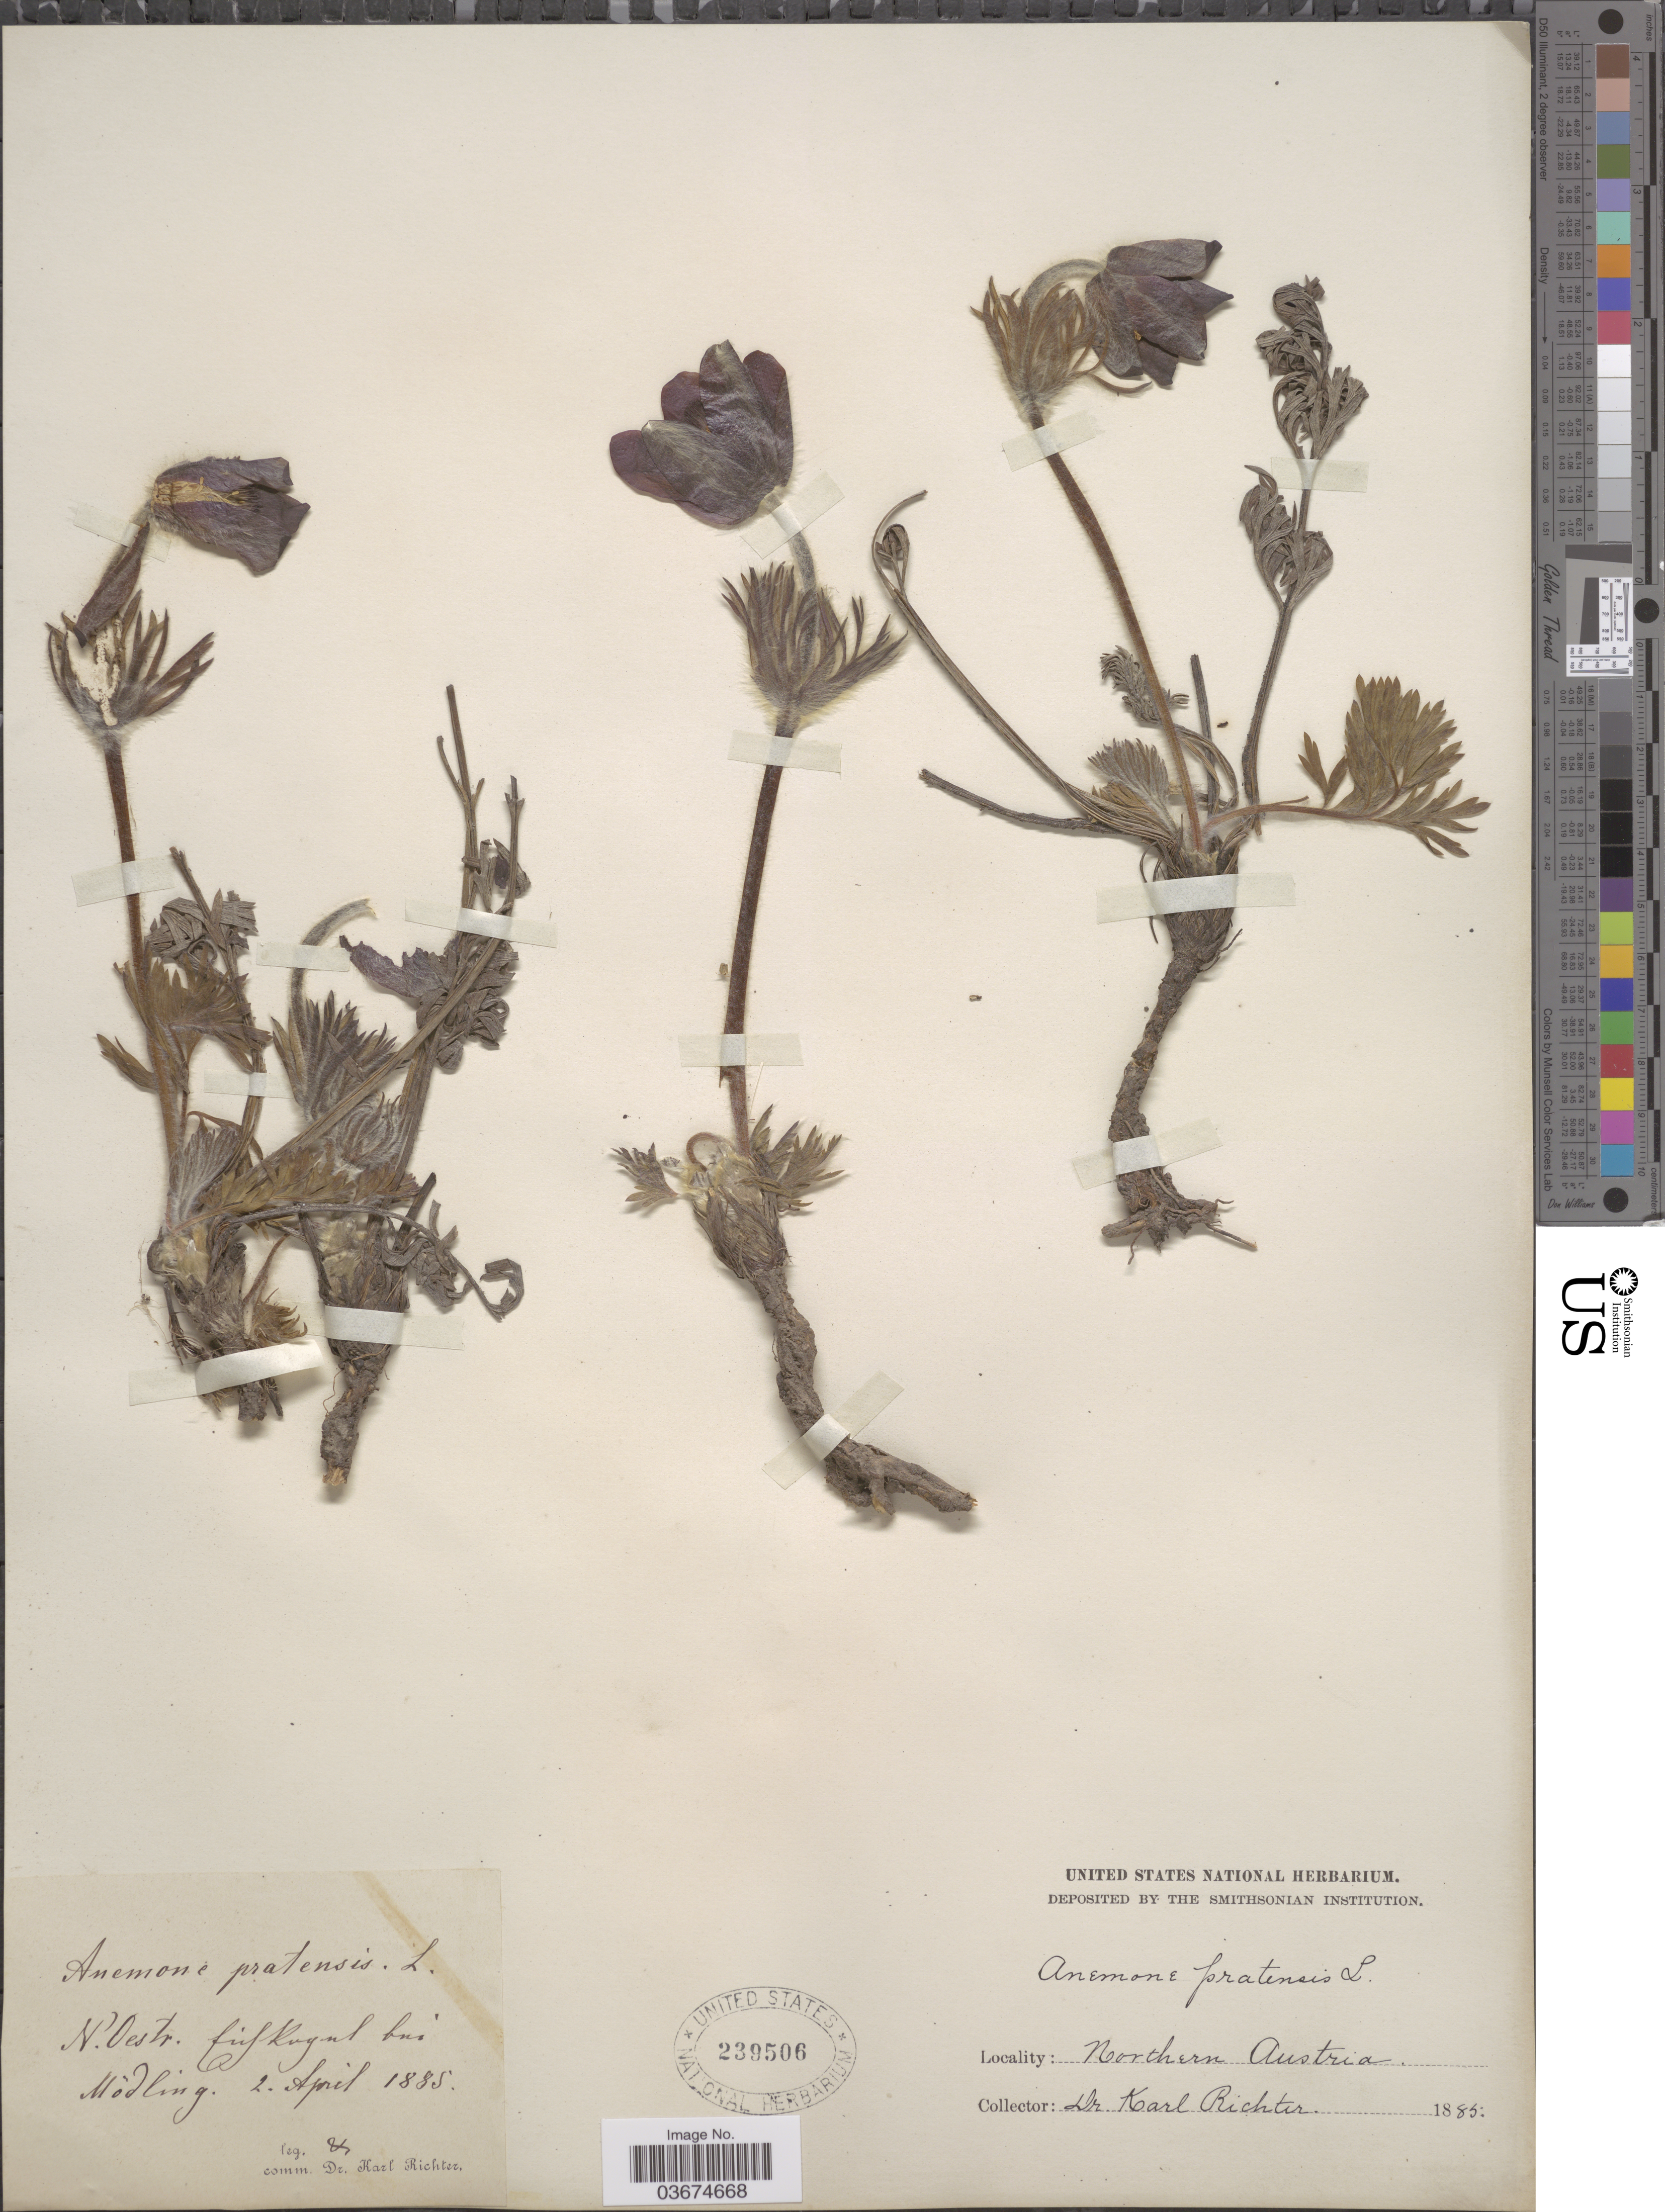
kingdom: Plantae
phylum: Tracheophyta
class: Magnoliopsida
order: Ranunculales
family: Ranunculaceae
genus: Pulsatilla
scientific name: Pulsatilla pulsatilla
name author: (L.) H. Karst.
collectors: K. Richter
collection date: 1885-04-02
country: Austria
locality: N. Oestr. Eichkogel bei Mödling. Northern Austria.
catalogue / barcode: US 239506